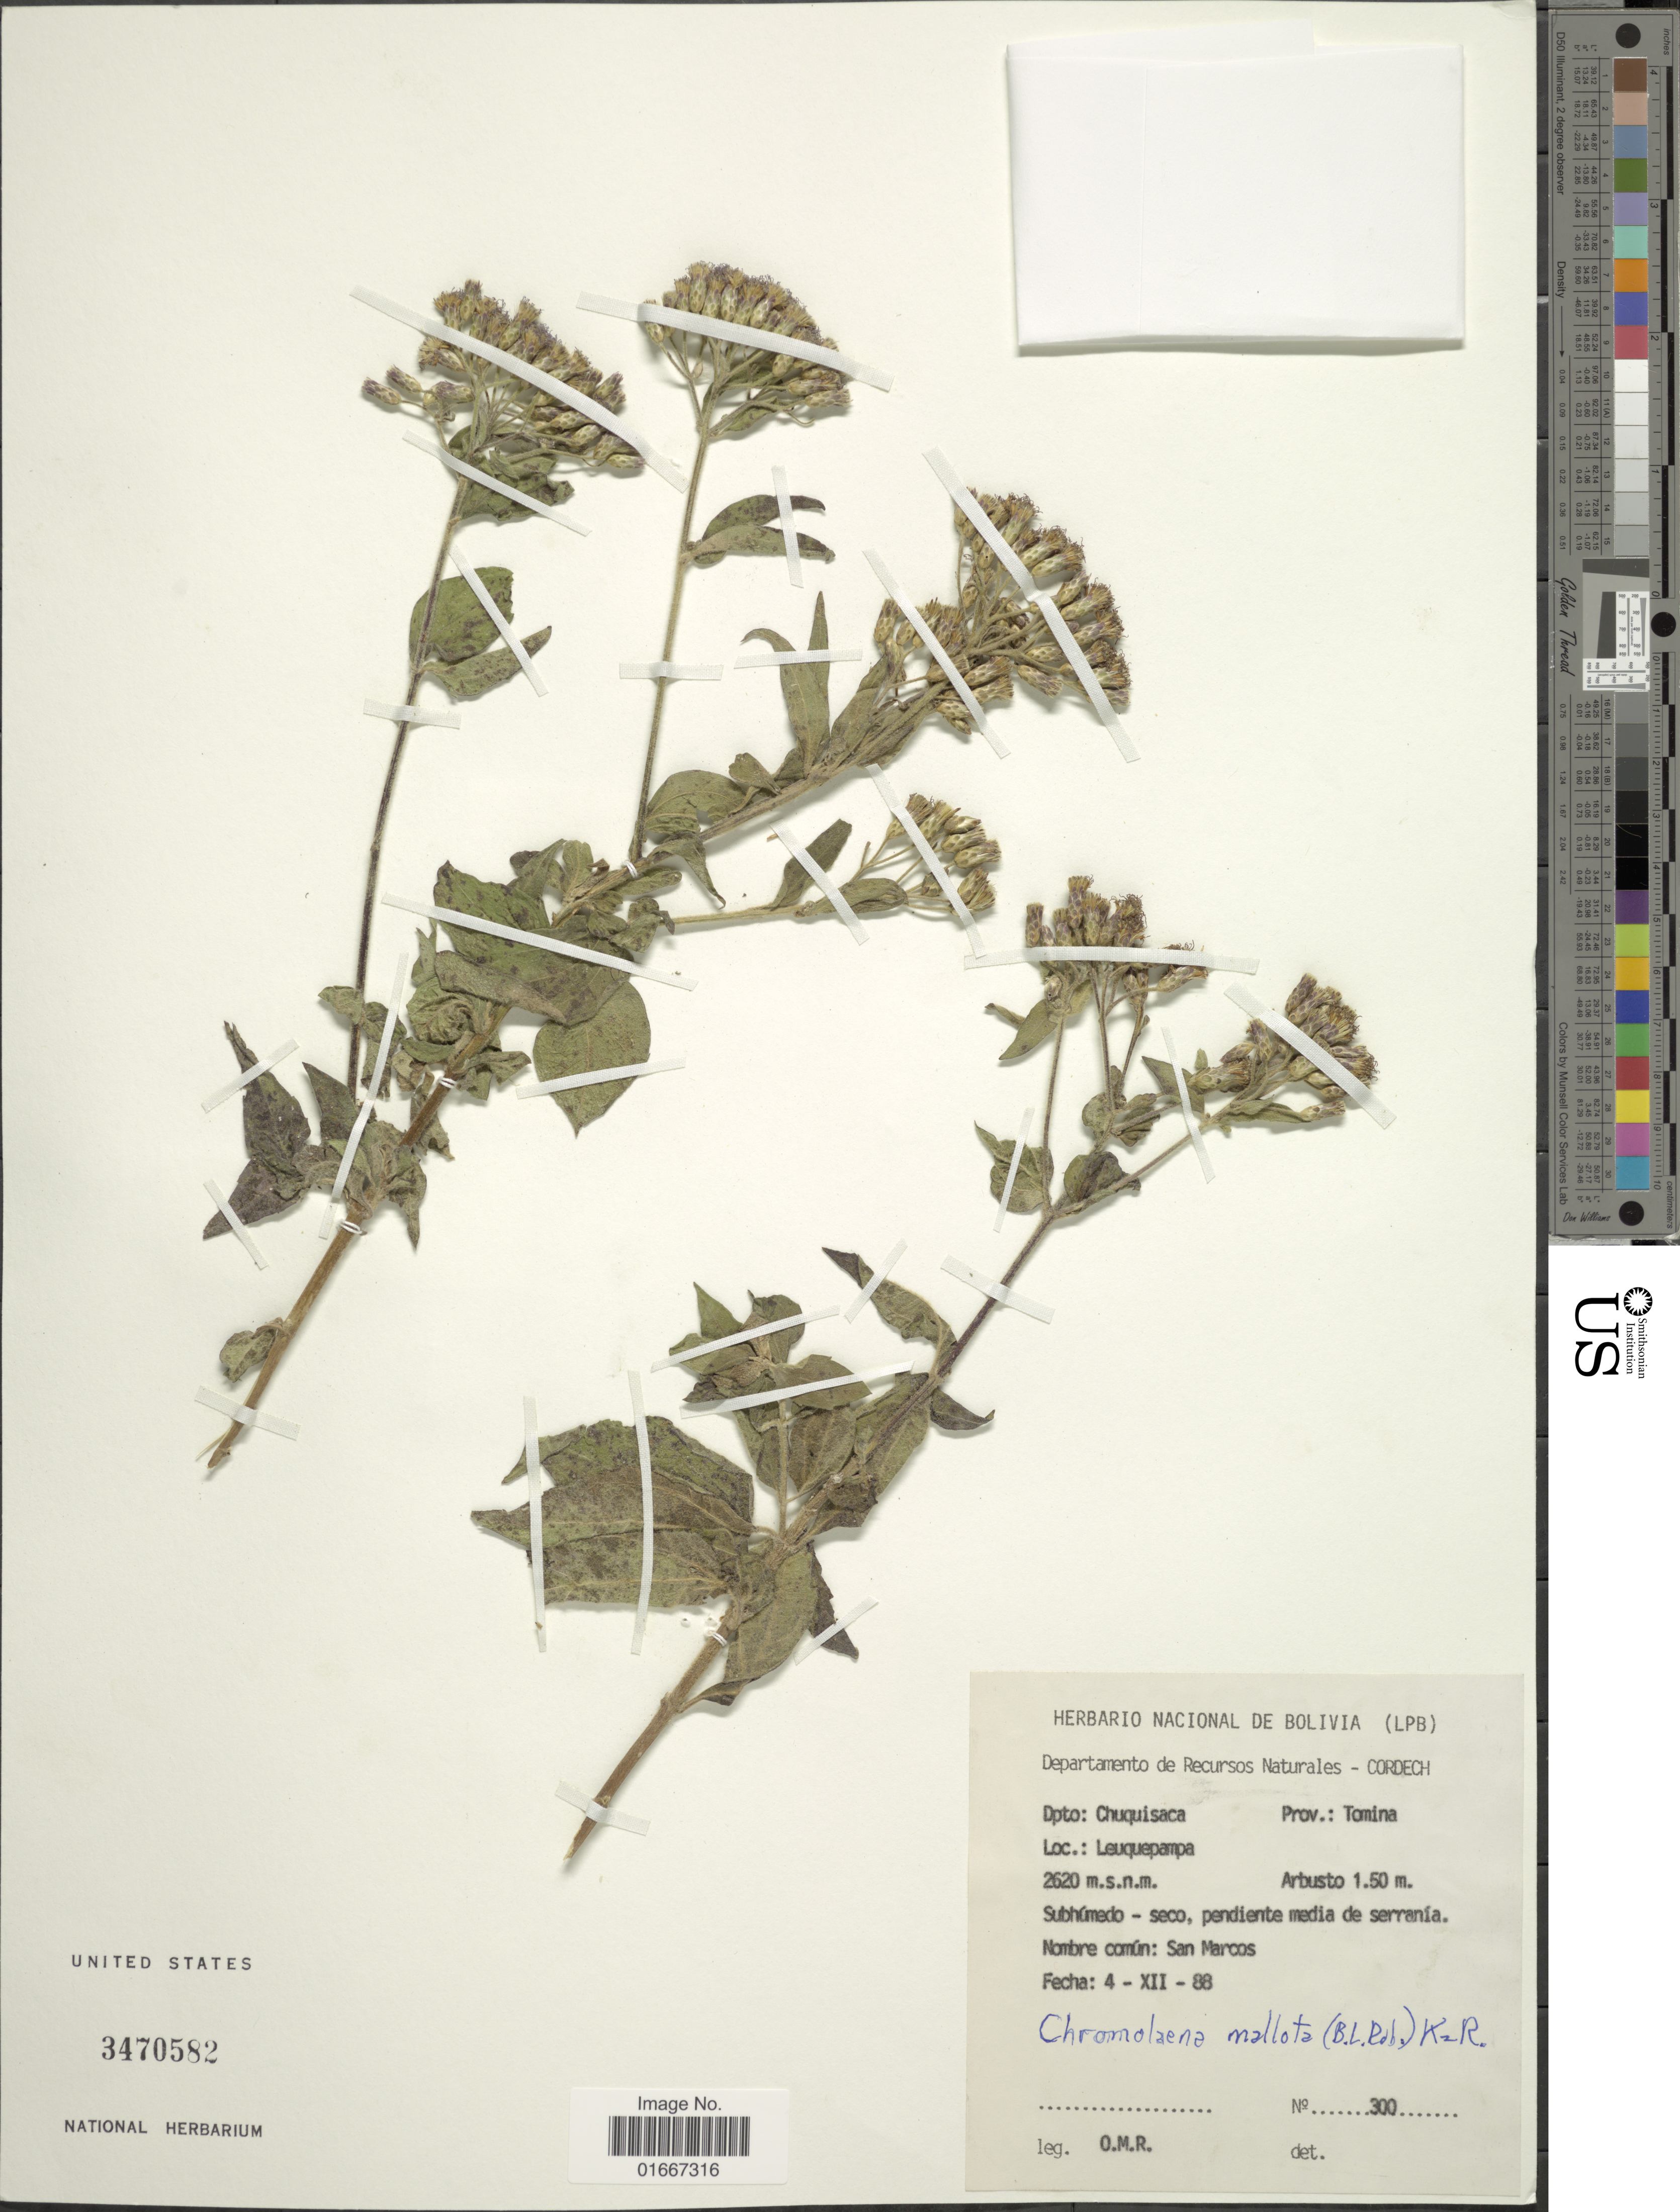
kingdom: Plantae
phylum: Tracheophyta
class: Magnoliopsida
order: Asterales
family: Asteraceae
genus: Chromolaena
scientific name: Chromolaena mallota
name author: (B.L. Rob.) R.M. King & H. Rob.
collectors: O. M. R.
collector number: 300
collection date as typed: Transcribed d/m/y: 4/12/88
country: Bolivia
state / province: Chuquisaca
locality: Prov. Tomina, Leuguepampa, Nombre comun: San Marcos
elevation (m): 2620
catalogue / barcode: US 3470582